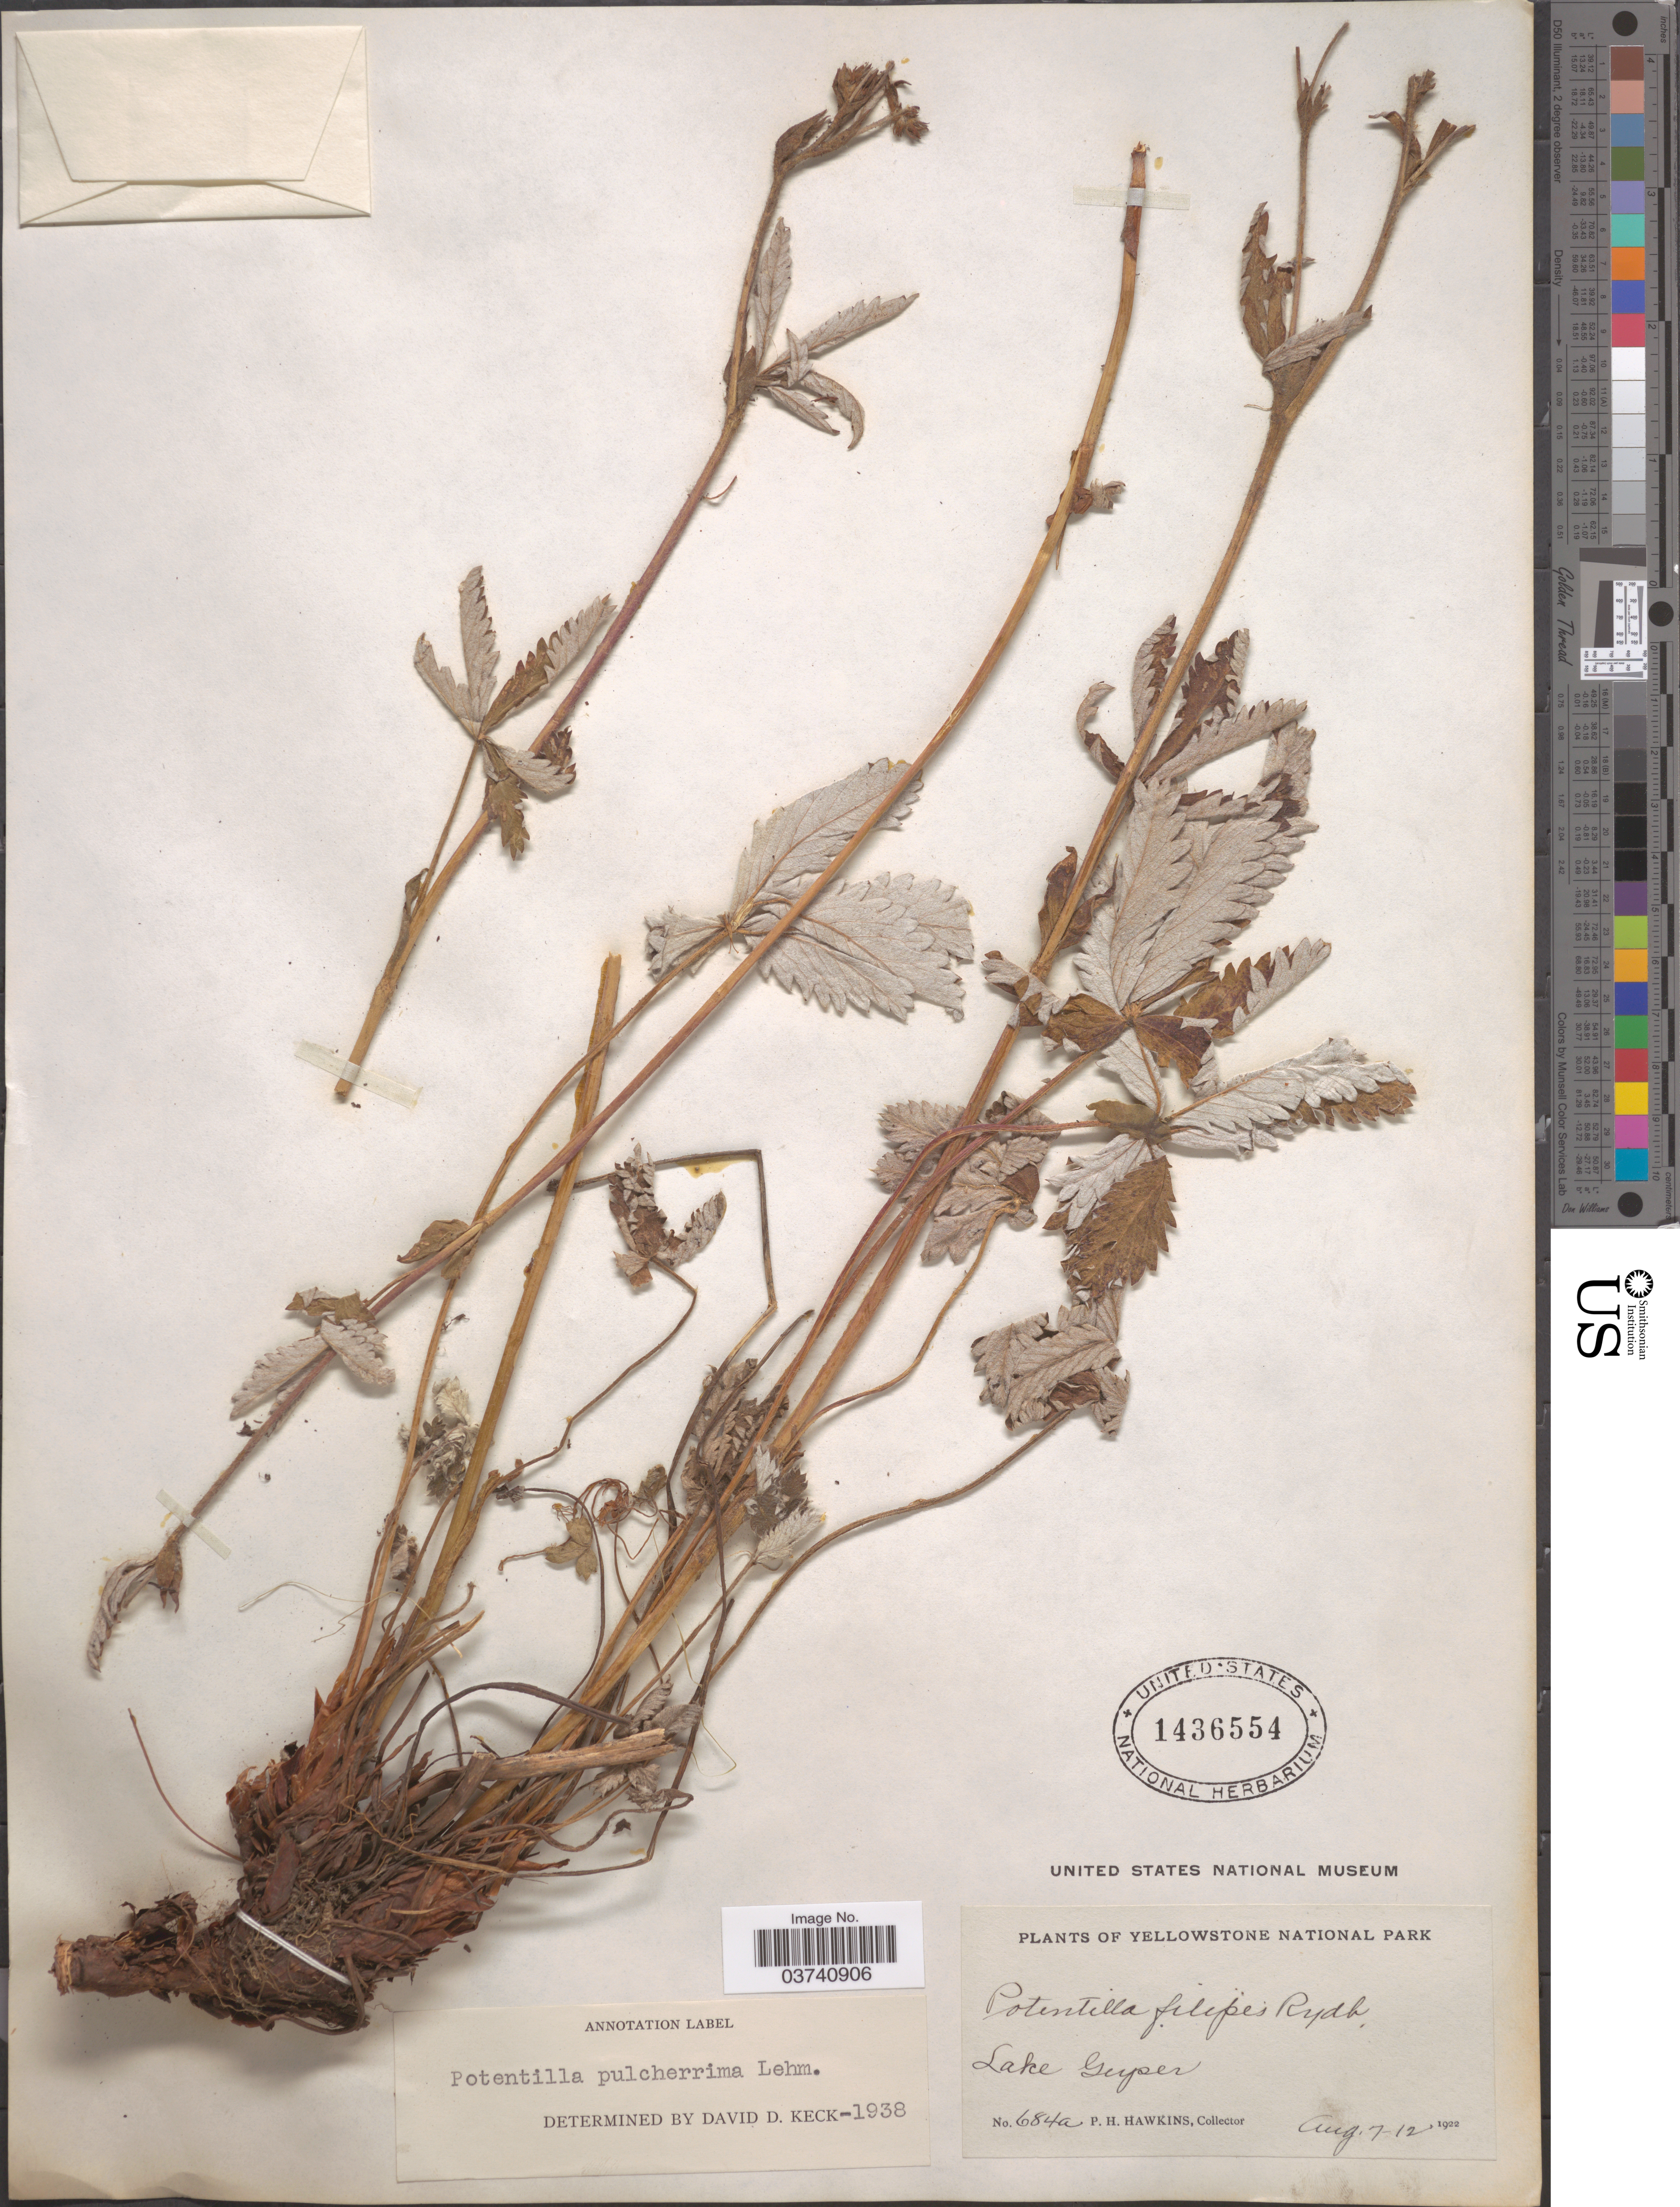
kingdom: Plantae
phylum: Tracheophyta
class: Magnoliopsida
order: Rosales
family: Rosaceae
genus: Potentilla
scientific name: Potentilla pulcherrima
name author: Lehm.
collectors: P. Hawkins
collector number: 684a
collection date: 1922-08-07/1922-08-12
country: United States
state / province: Wyoming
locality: Yellowstone National Park. Lake Geyser.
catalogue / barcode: US 1436554